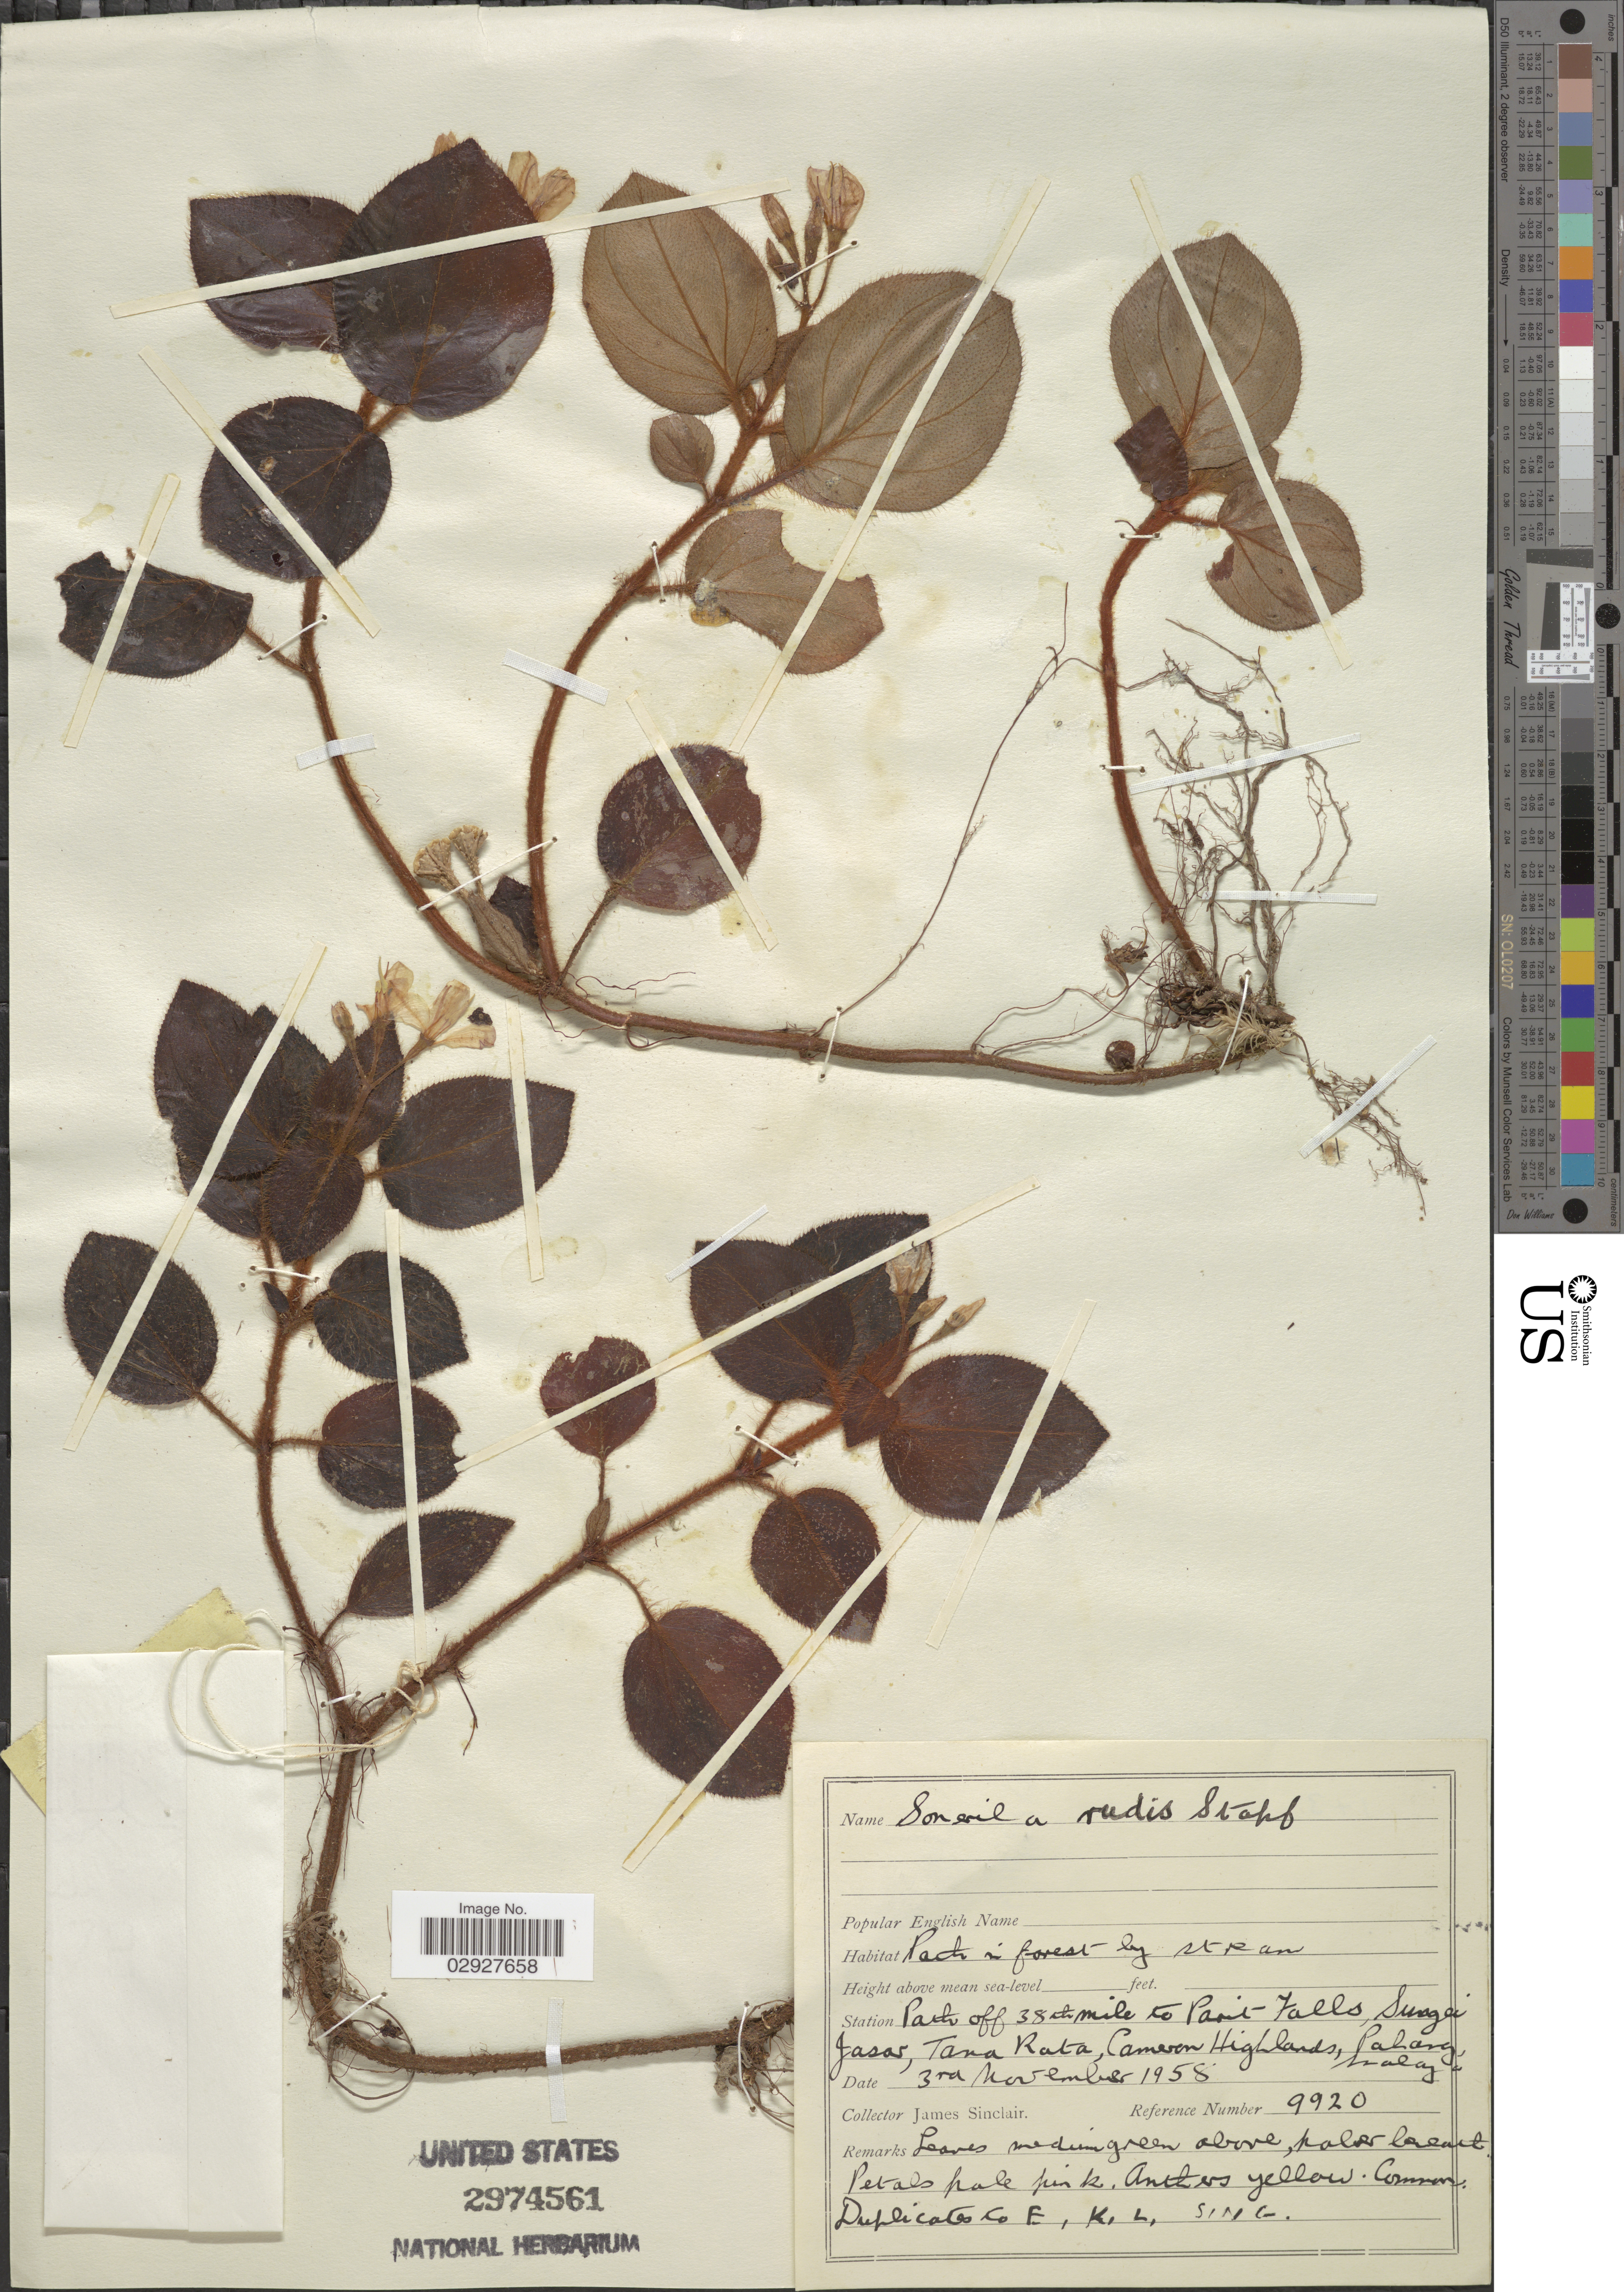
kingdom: Plantae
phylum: Tracheophyta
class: Magnoliopsida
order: Myrtales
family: Melastomataceae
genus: Sonerila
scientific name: Sonerila rudis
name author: Stapf & King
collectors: J. Sinclair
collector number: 9920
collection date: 1958-11-03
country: Malaysia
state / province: Pahang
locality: Path off 38th mile to Parit Falls, Sungei Jasar, Tana Rata, Cameron Highlands, Malaya.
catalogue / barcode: US 2974561